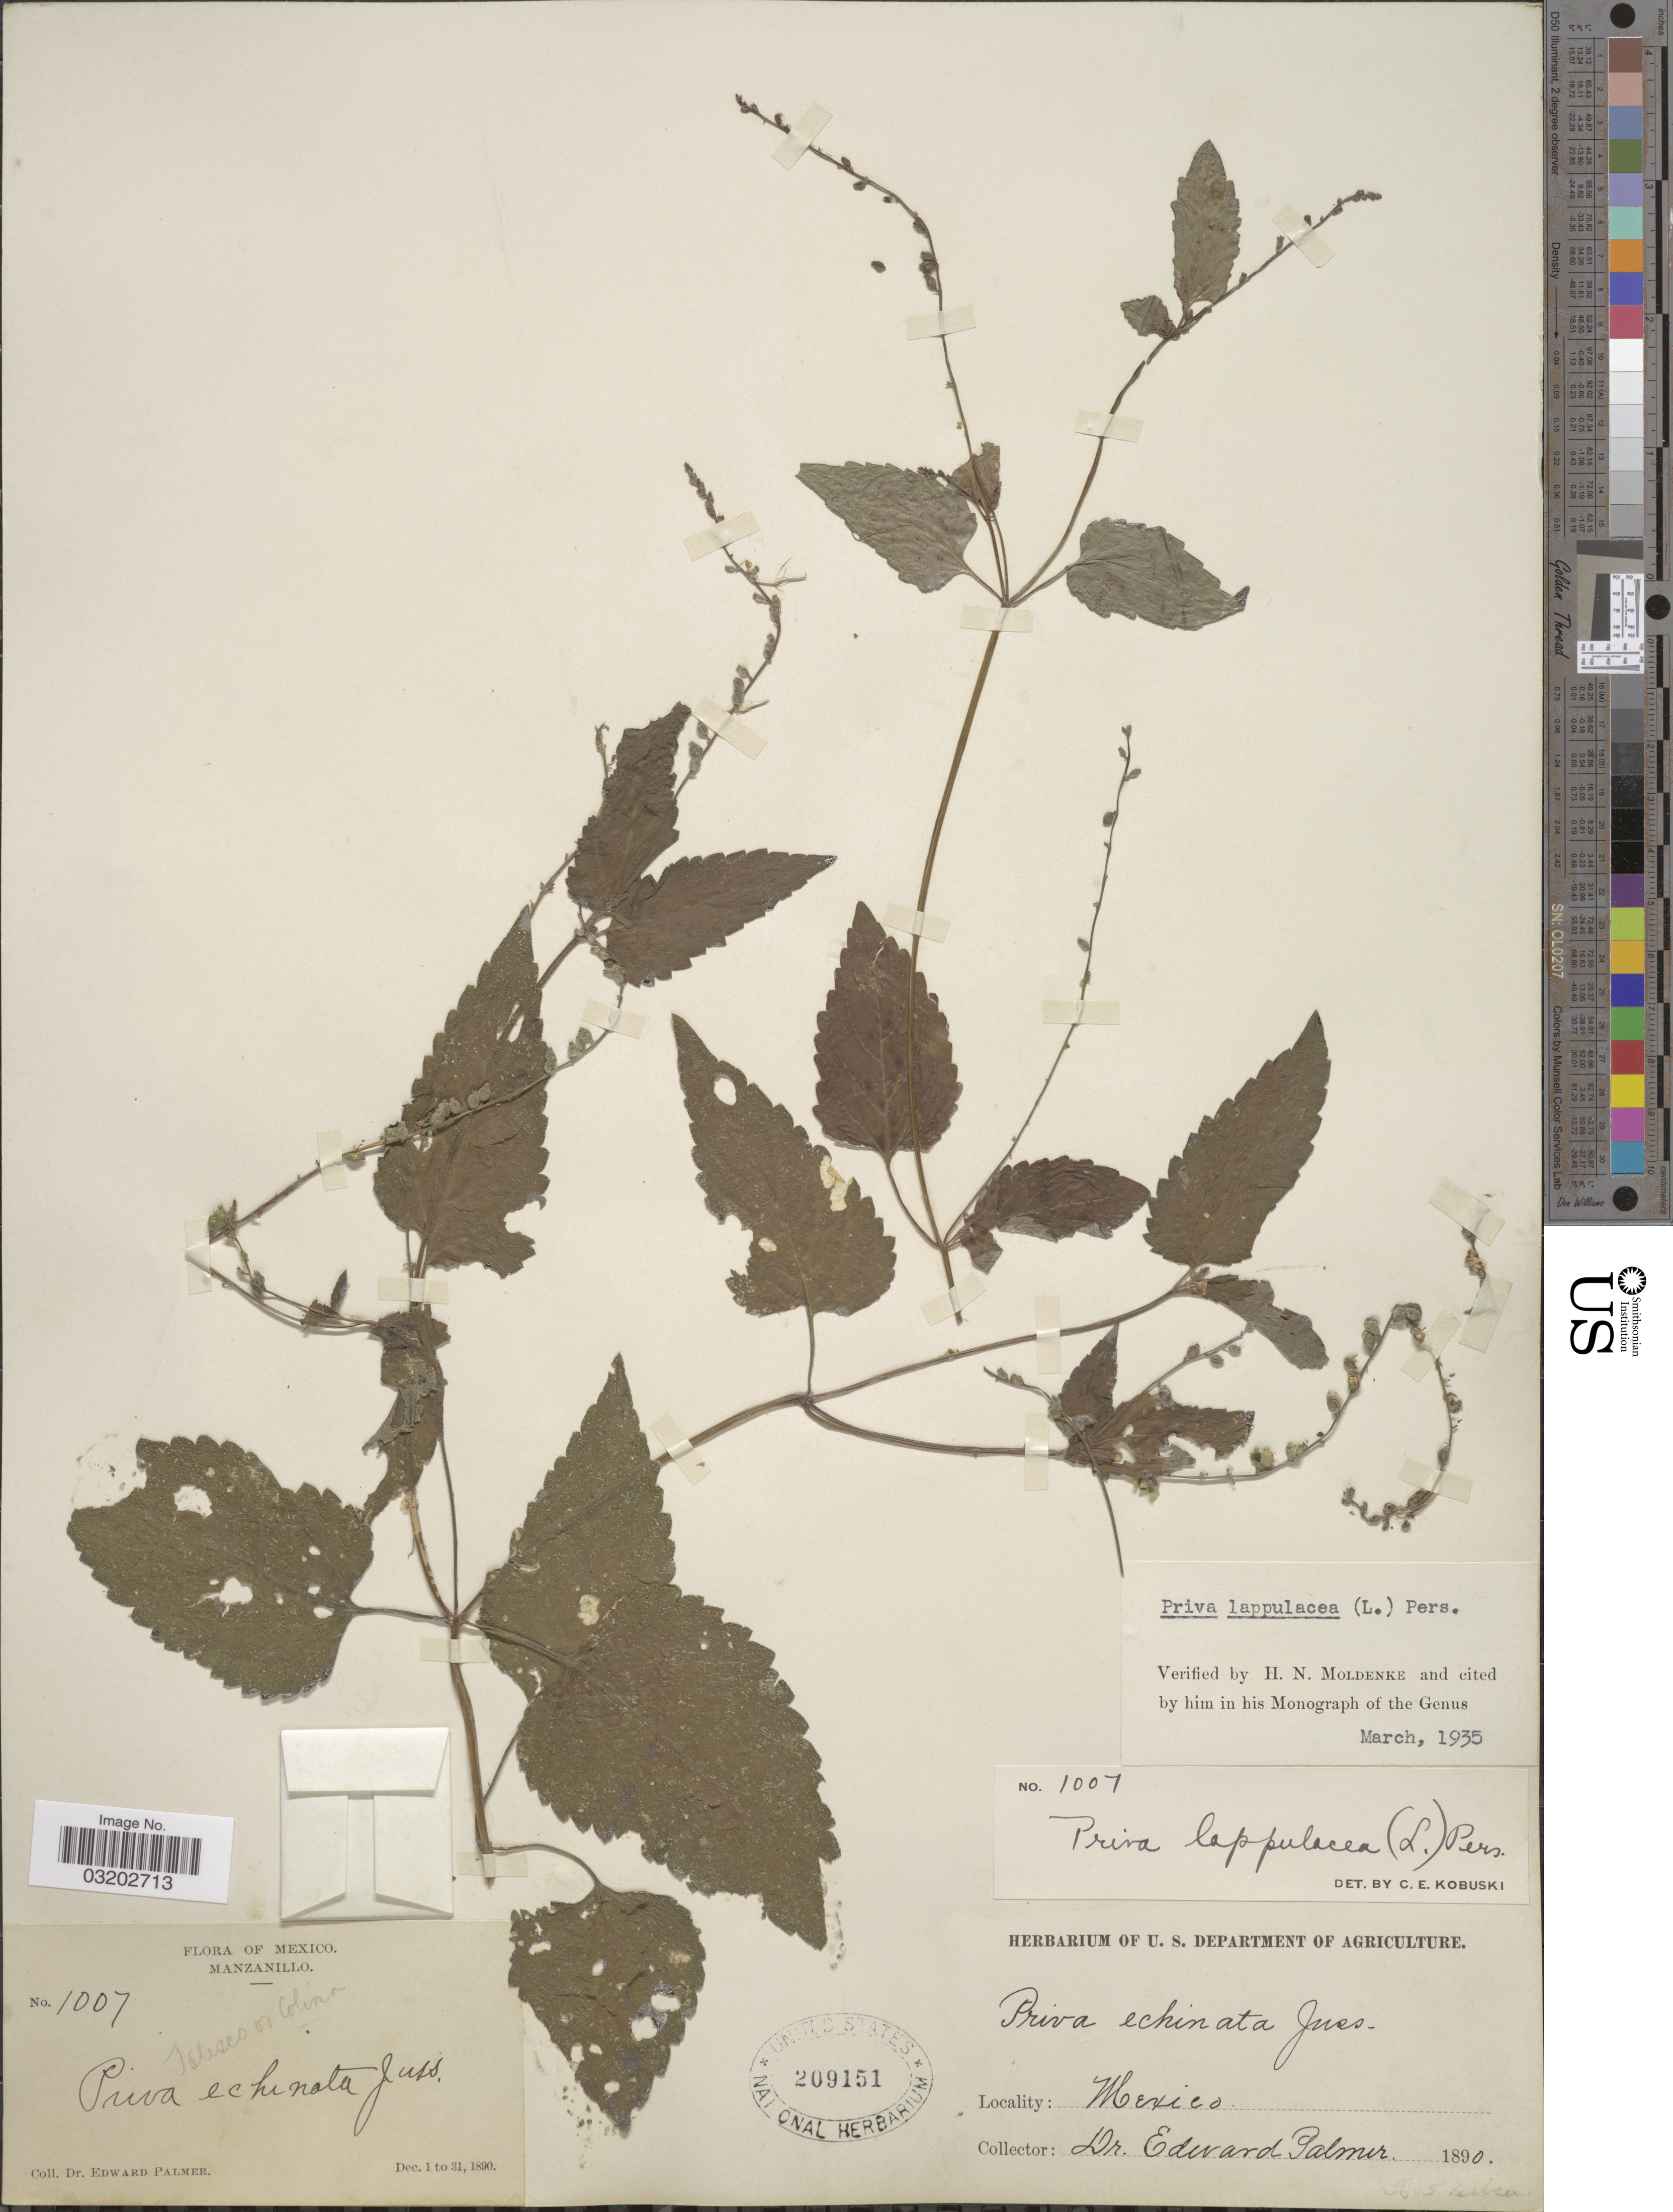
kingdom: Plantae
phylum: Tracheophyta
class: Magnoliopsida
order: Lamiales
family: Verbenaceae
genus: Priva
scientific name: Priva lappulacea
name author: (L.) Pers.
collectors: E. Palmer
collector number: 1007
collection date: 1890-12-01/1890-12-31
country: Mexico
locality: Manzanillo.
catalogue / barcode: US 209151